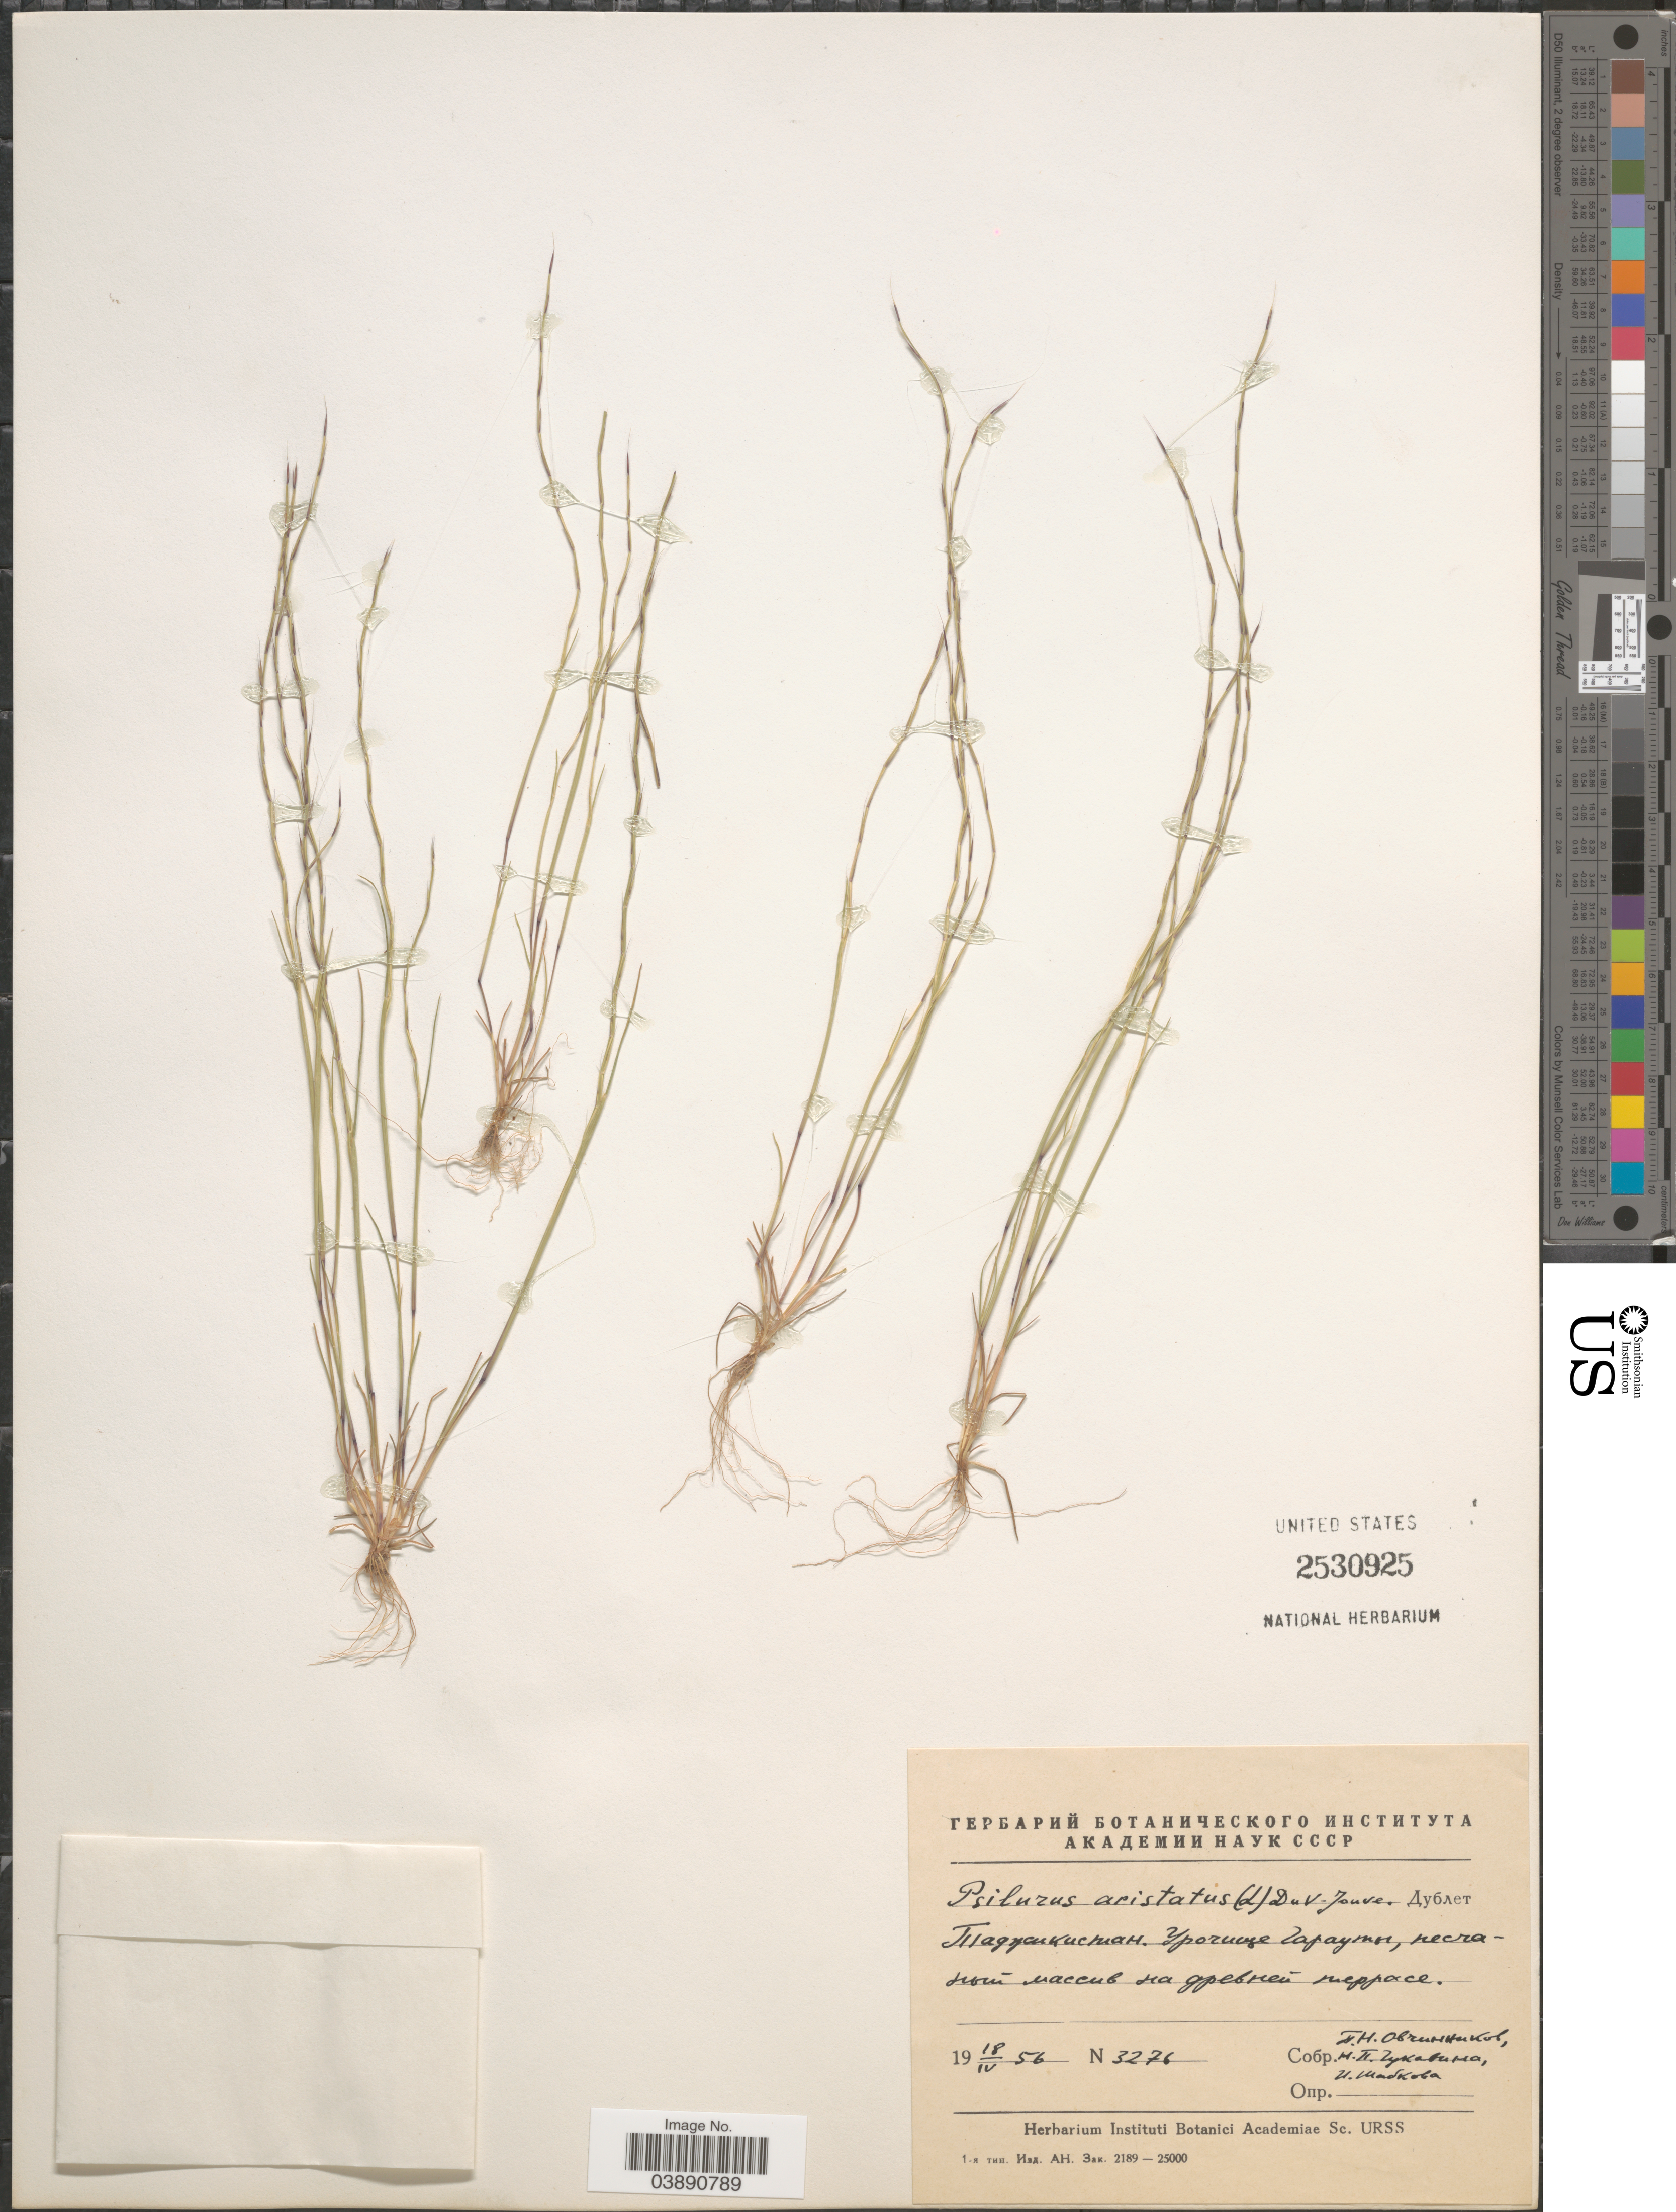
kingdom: Plantae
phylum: Tracheophyta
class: Liliopsida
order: Poales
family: Poaceae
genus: Festuca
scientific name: Festuca incurva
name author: (Gouan) Gutermann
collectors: P. Ovchinnikov, N. Gukavina & I. Shabkova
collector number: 3276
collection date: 1956-04-18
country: Tajikistan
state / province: Khatlon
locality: Gharavuti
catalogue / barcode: US 2530925